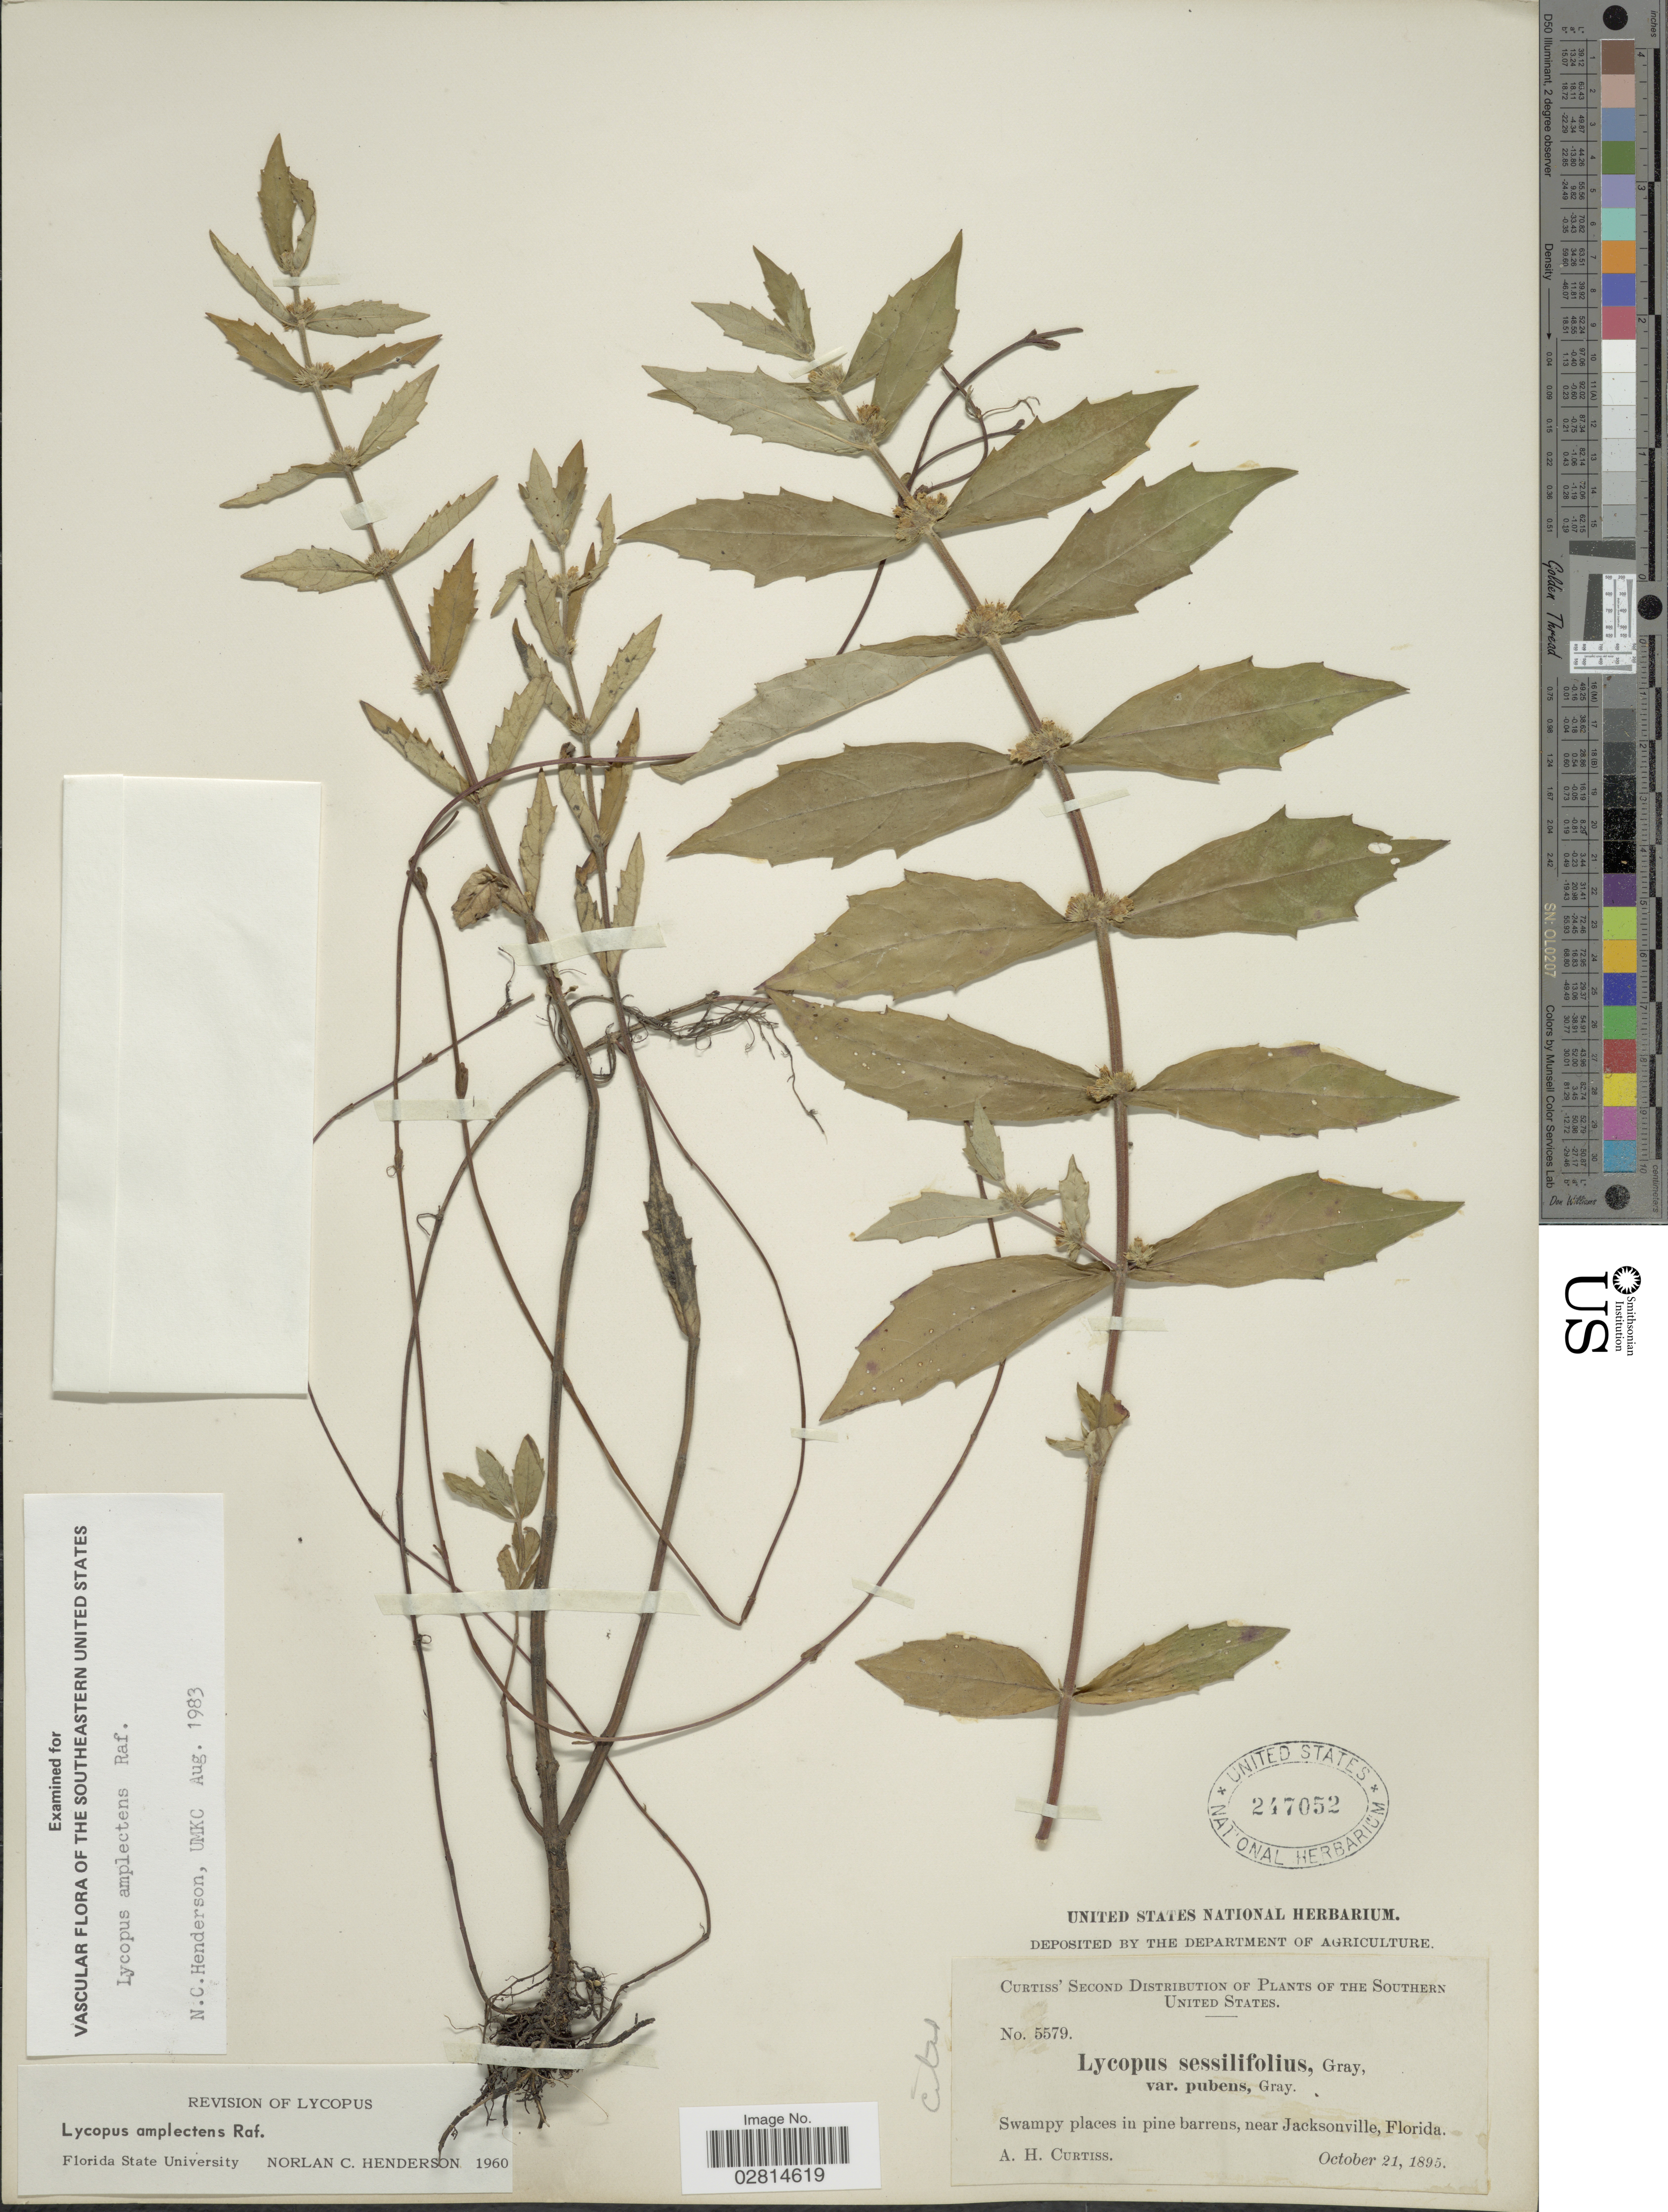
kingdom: Plantae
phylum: Tracheophyta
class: Magnoliopsida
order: Lamiales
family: Lamiaceae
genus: Lycopus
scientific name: Lycopus amplectens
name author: Raf.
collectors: A. H. Curtiss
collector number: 5579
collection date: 1895-10-21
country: United States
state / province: Florida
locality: Southern United States. Swampy places in pine barrens, near Jacksonville.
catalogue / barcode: US 247052